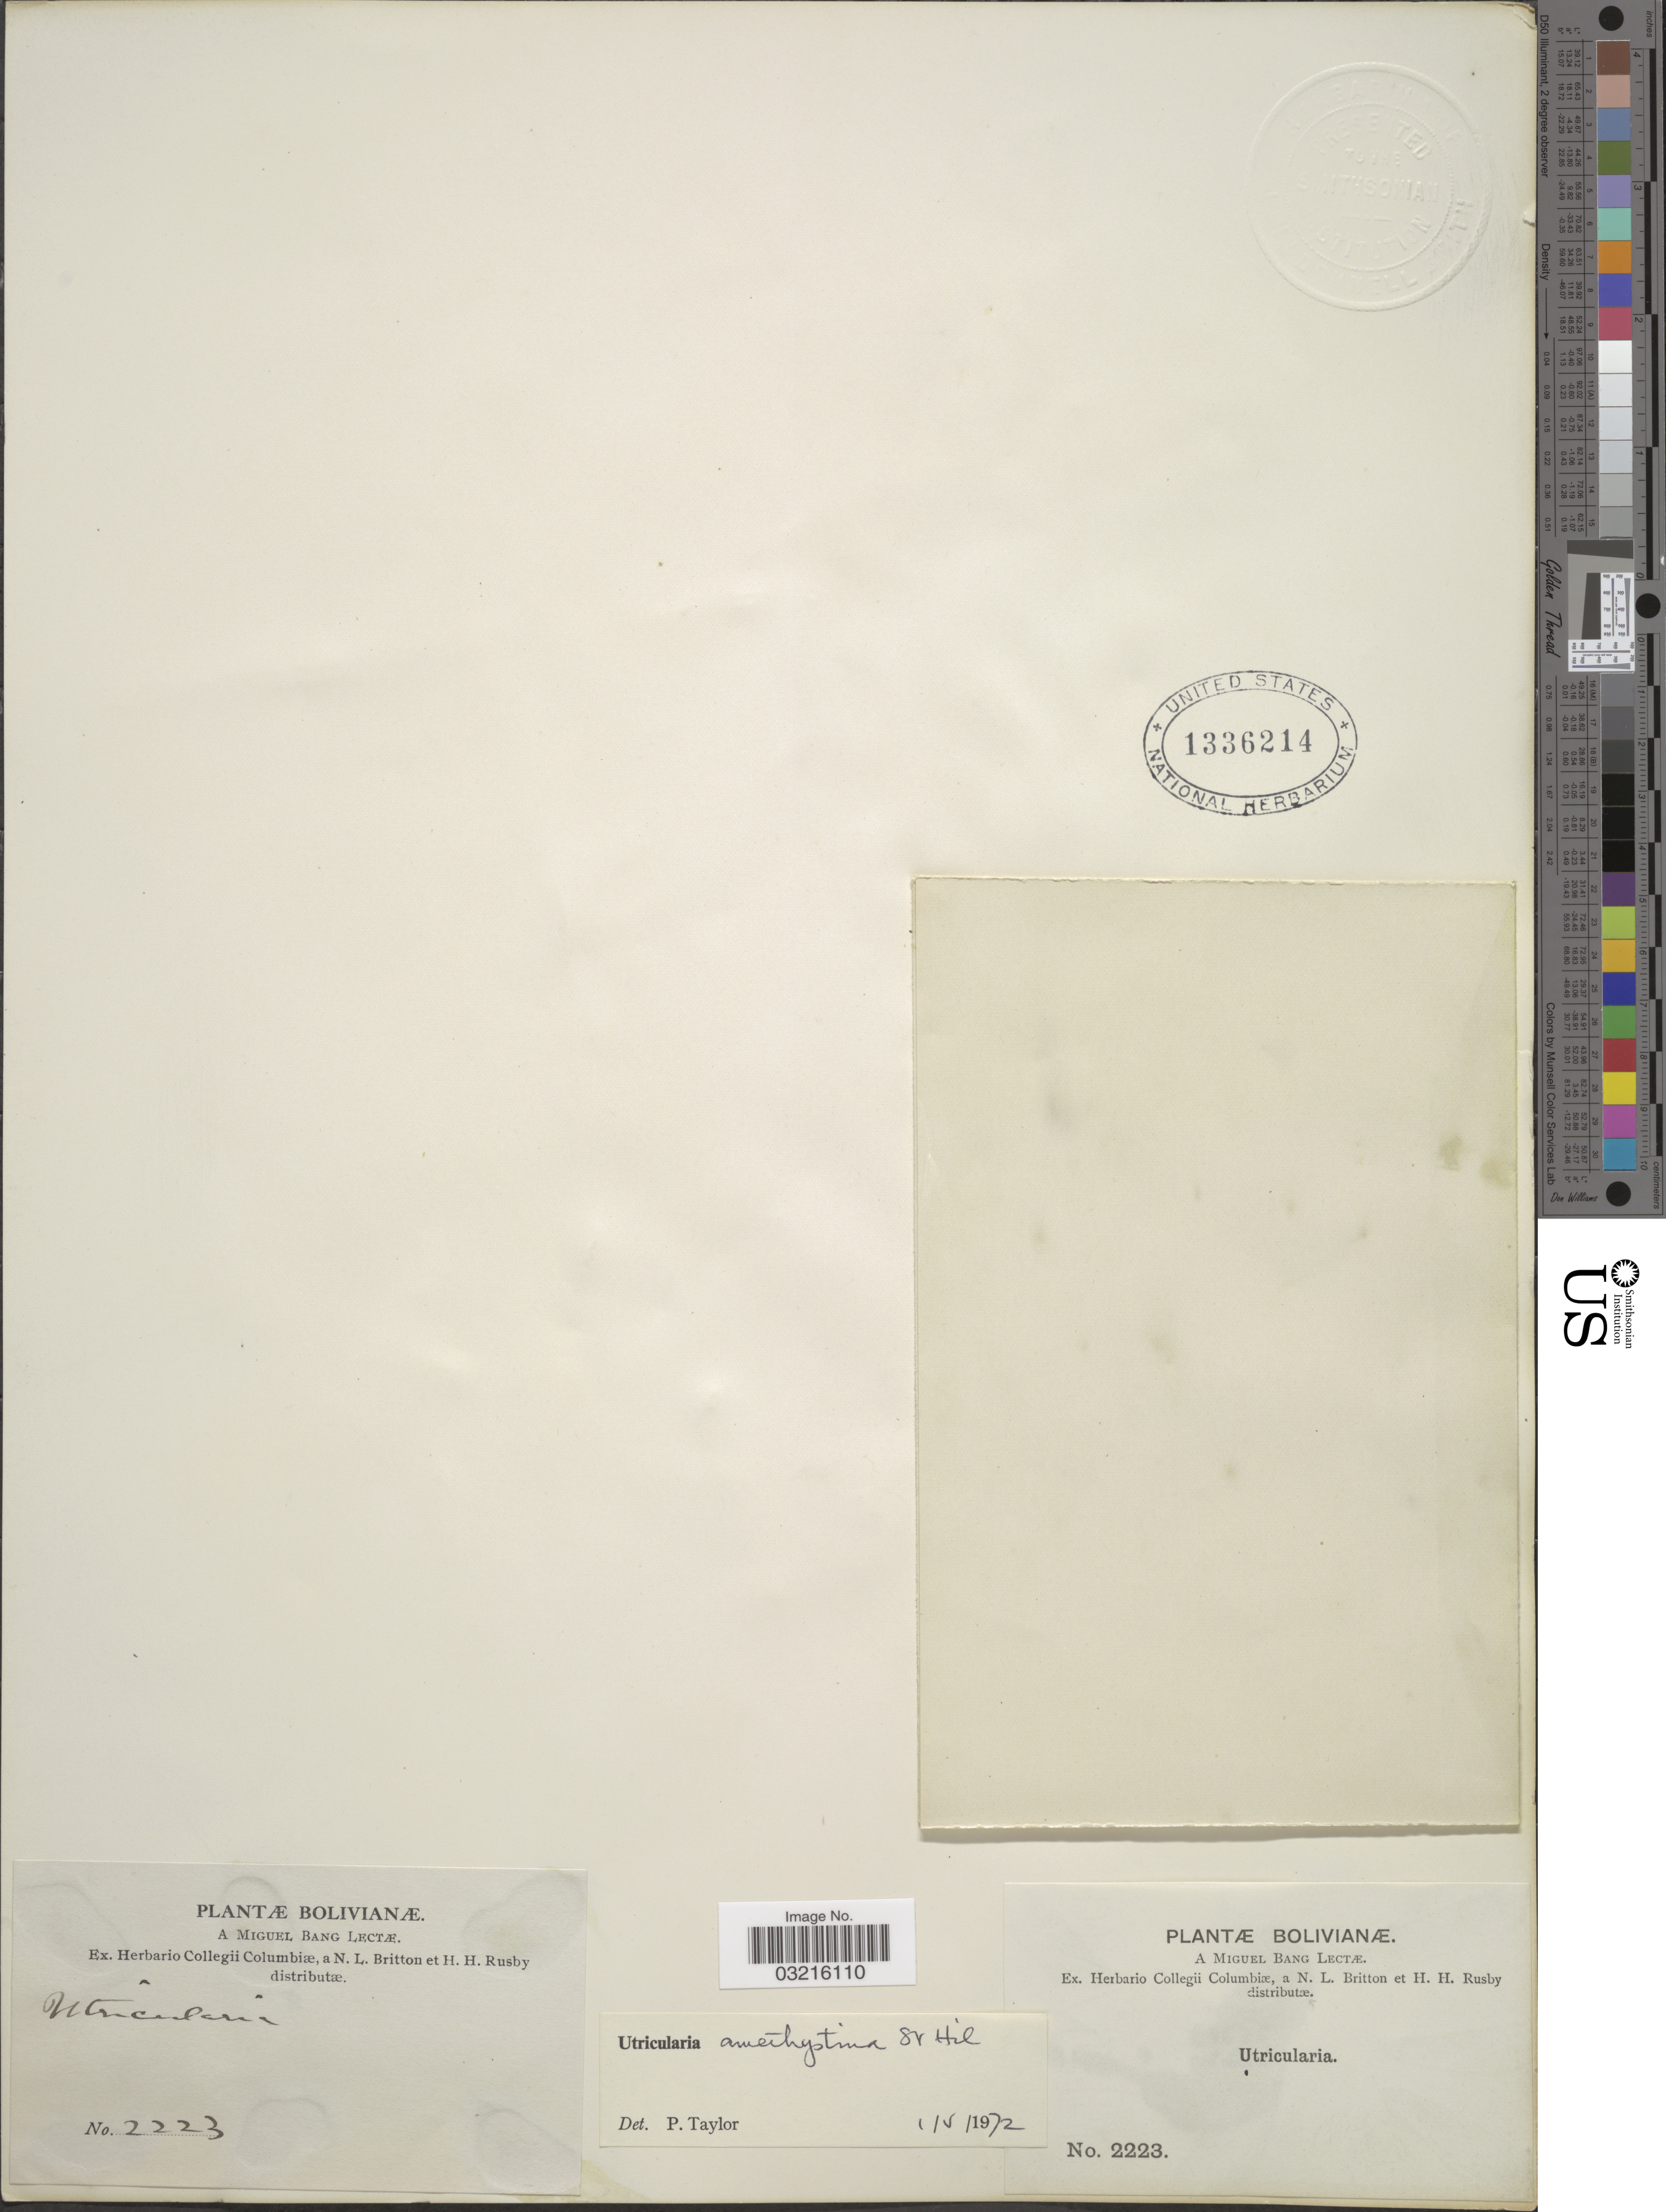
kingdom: Plantae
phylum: Tracheophyta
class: Magnoliopsida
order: Lamiales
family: Lentibulariaceae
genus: Utricularia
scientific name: Utricularia amethystina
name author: Salzm. ex A. St.-Hil. & Girard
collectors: M. Bang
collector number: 2223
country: Bolivia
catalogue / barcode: US 1336214